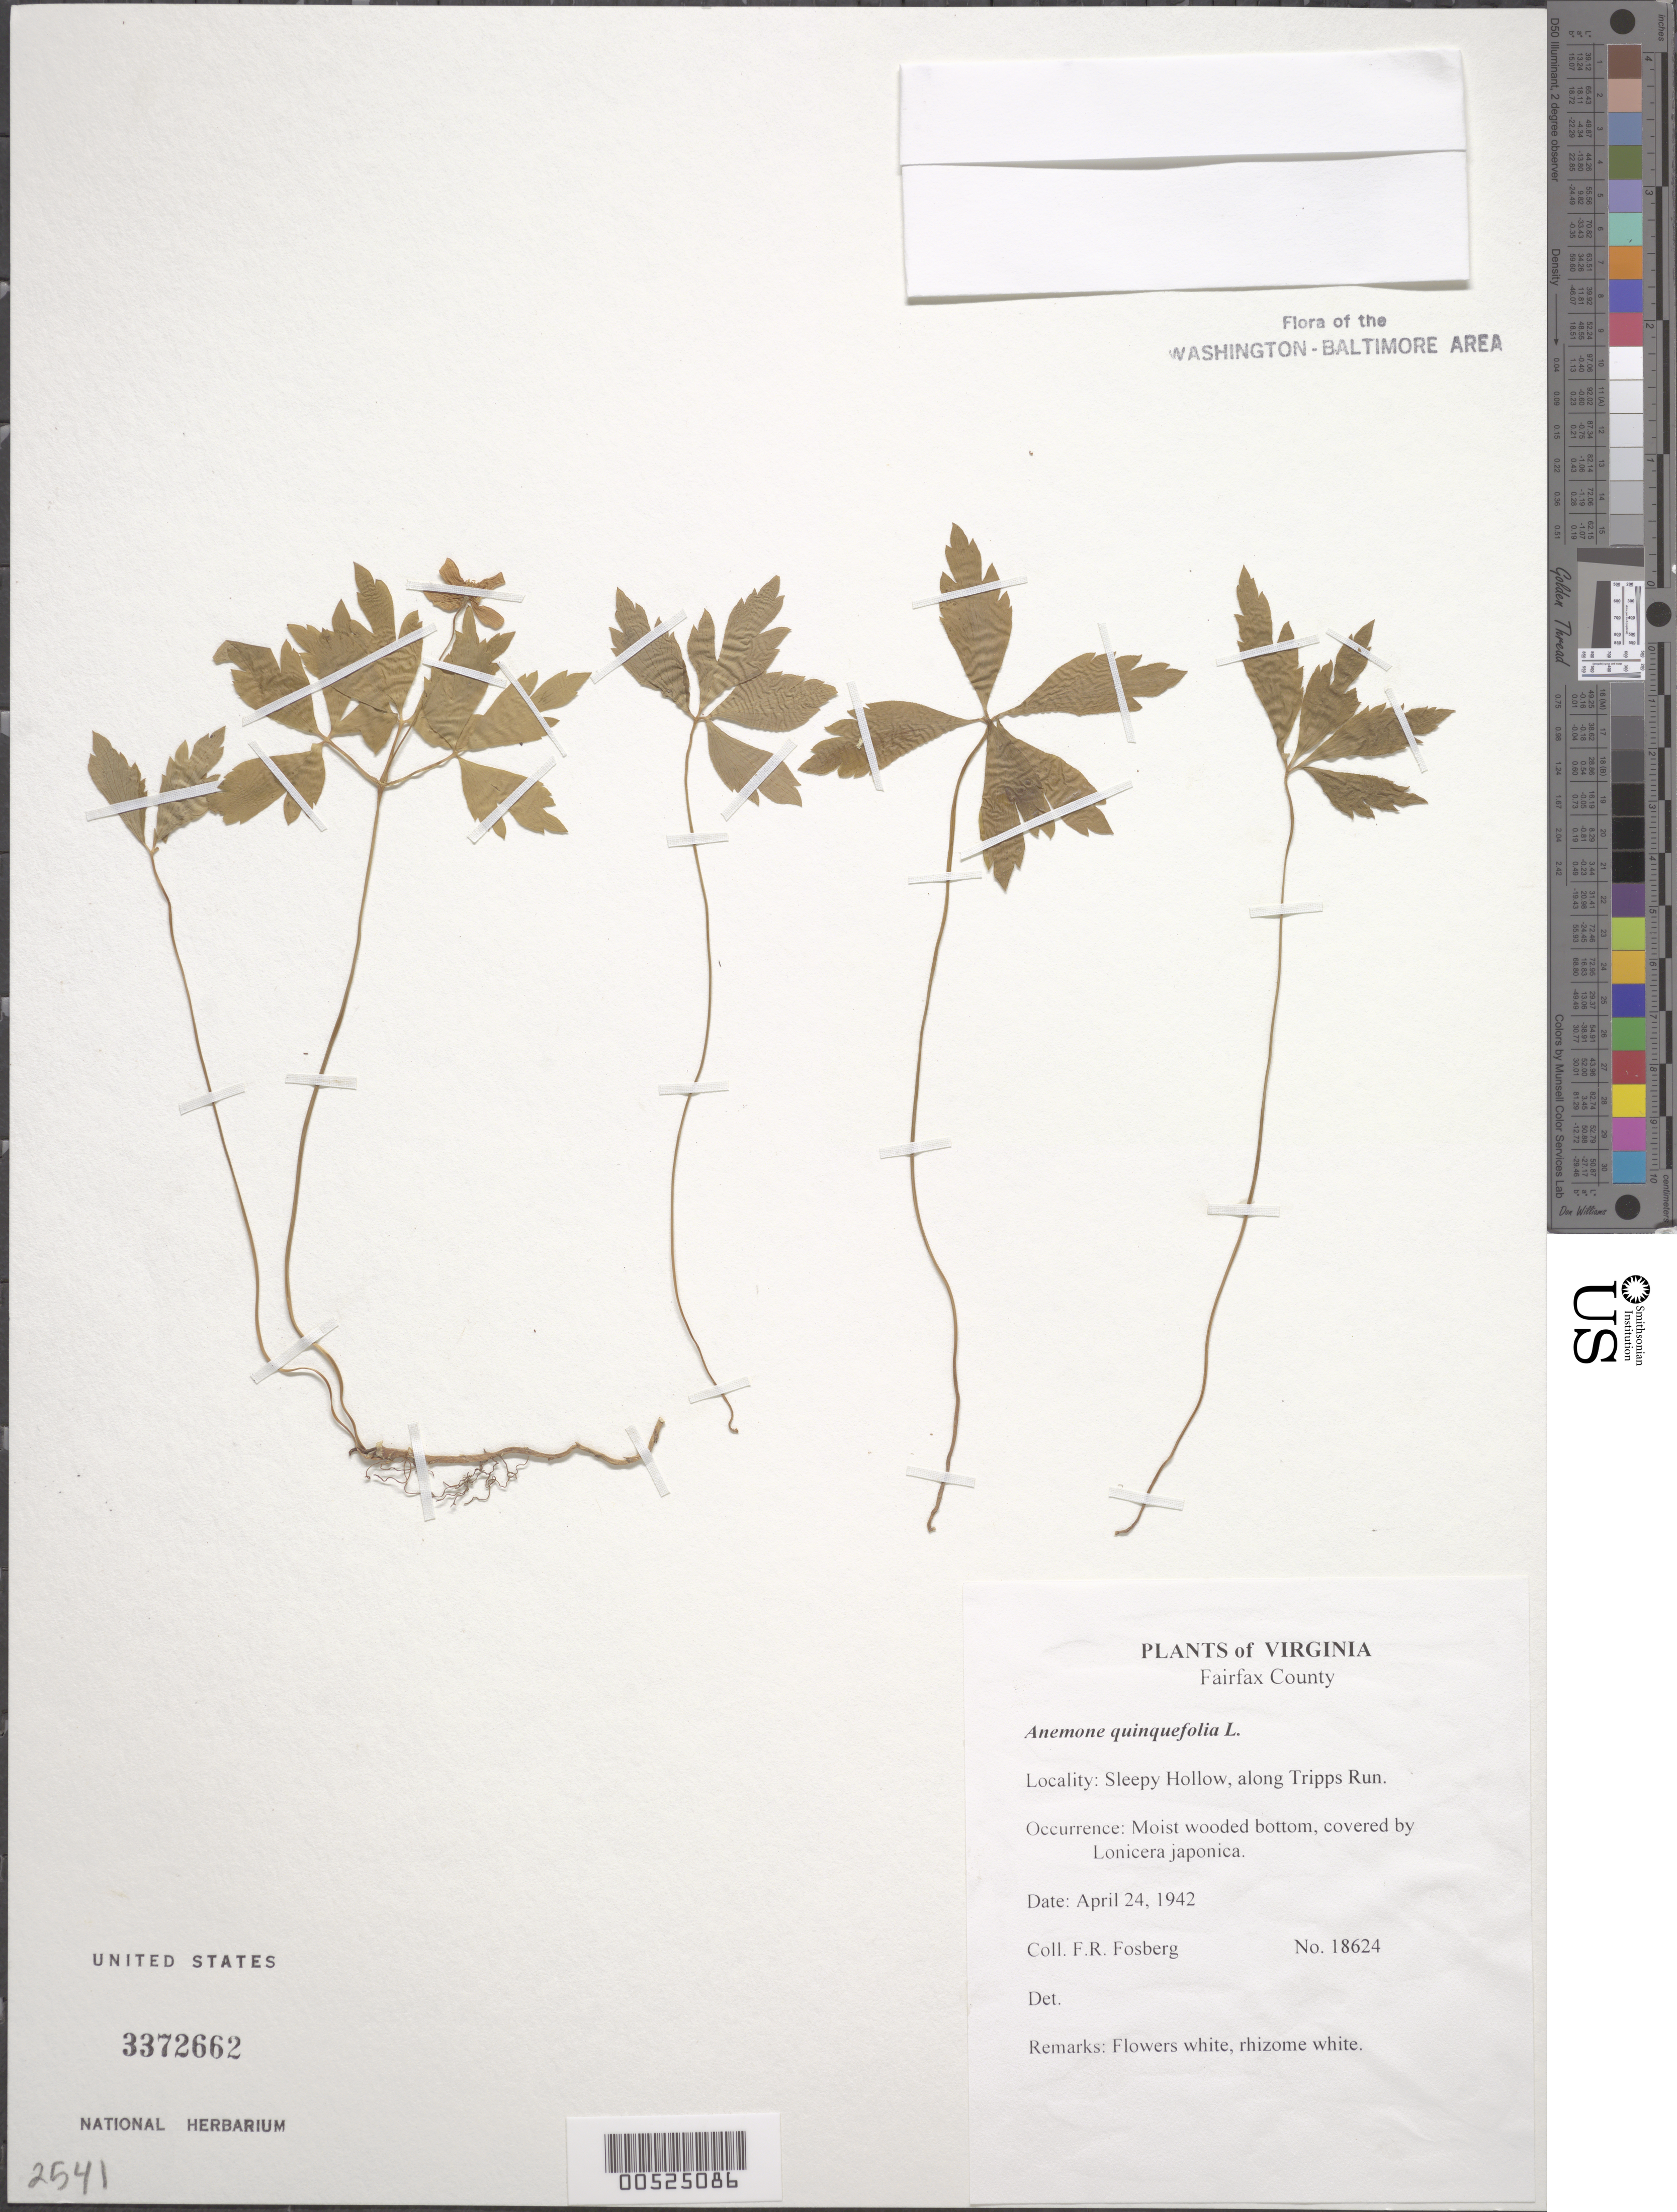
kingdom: Plantae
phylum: Tracheophyta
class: Magnoliopsida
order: Ranunculales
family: Ranunculaceae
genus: Anemone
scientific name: Anemone quinquefolia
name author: L.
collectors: F. R. Fosberg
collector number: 18624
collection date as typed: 24 Apr 1942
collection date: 1942-04-24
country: United States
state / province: Virginia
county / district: Fairfax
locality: Sleepy Hollow, along Tripps Run.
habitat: Moist wooded bottom, covered by Lonicera japonica.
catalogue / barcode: US 3372662